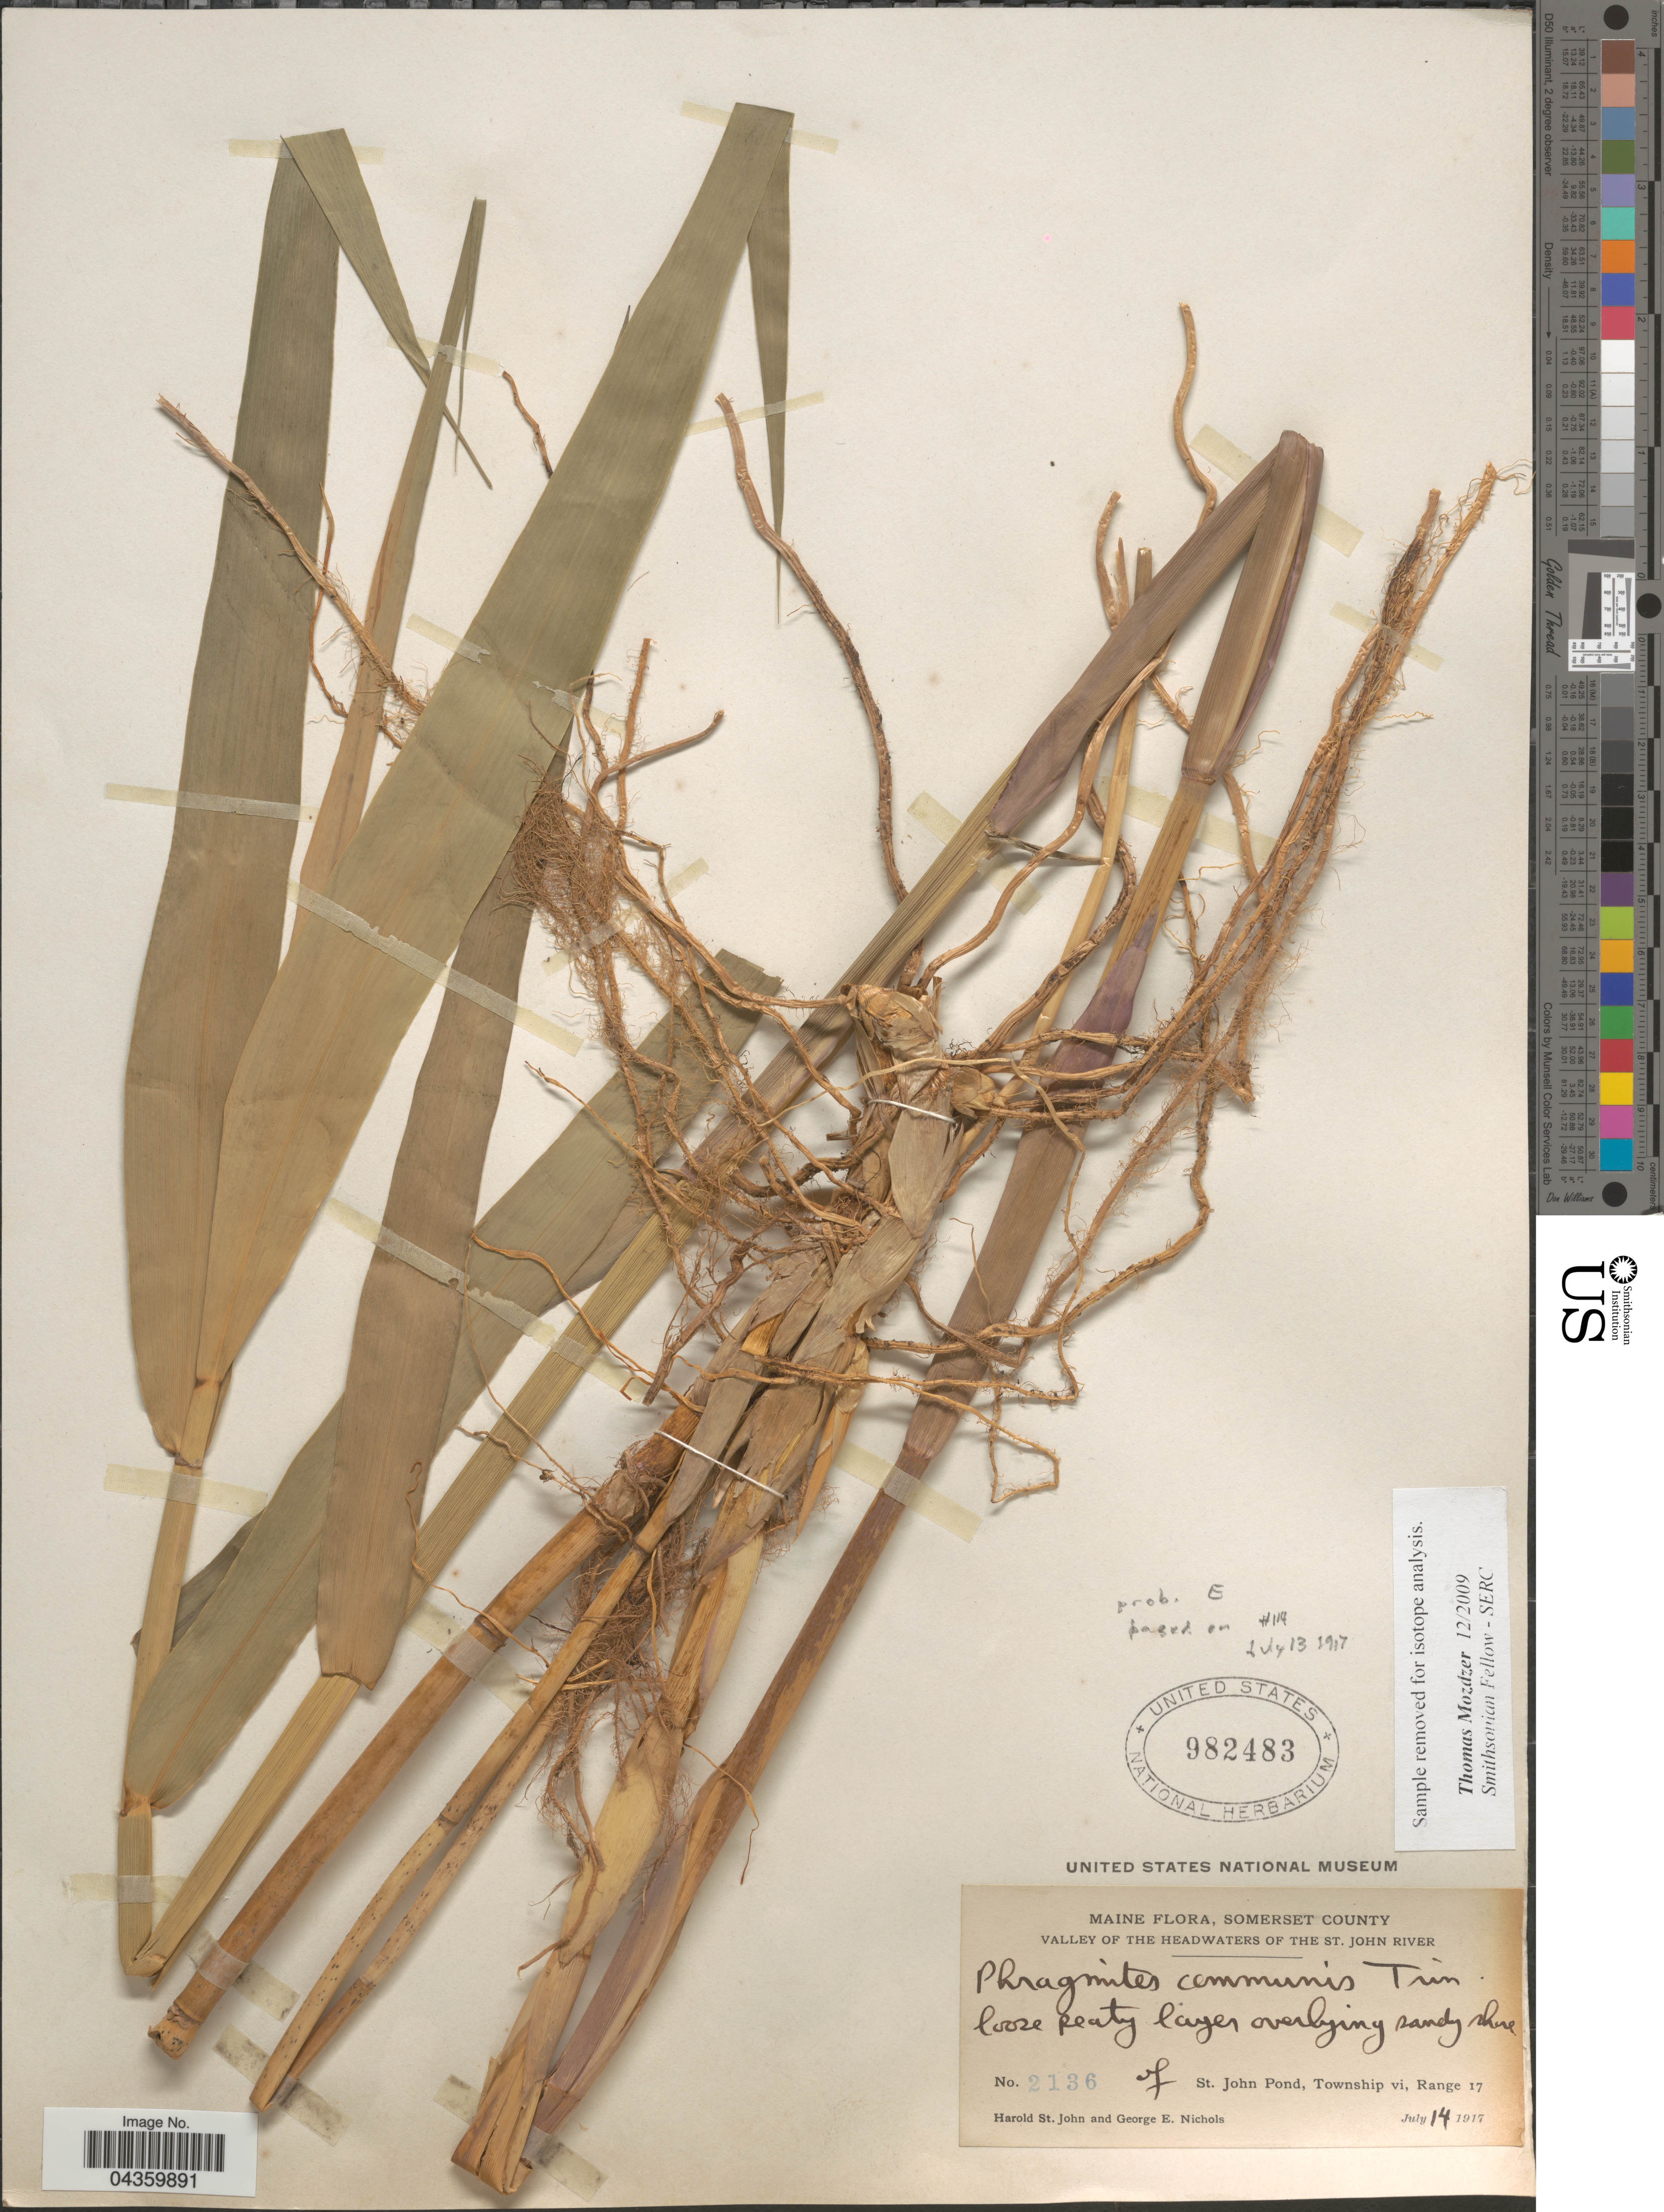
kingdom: Plantae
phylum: Tracheophyta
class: Liliopsida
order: Poales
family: Poaceae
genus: Phragmites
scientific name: Phragmites australis subsp. americanus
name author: Saltonstall & et al.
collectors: H. St. John & G. E. Nichols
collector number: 2136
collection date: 1917-07-14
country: United States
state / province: Maine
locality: Somerset County. Valley of the headwaters of the St. John River. St. John Pond, Township vi, Range 17.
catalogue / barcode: US 982483